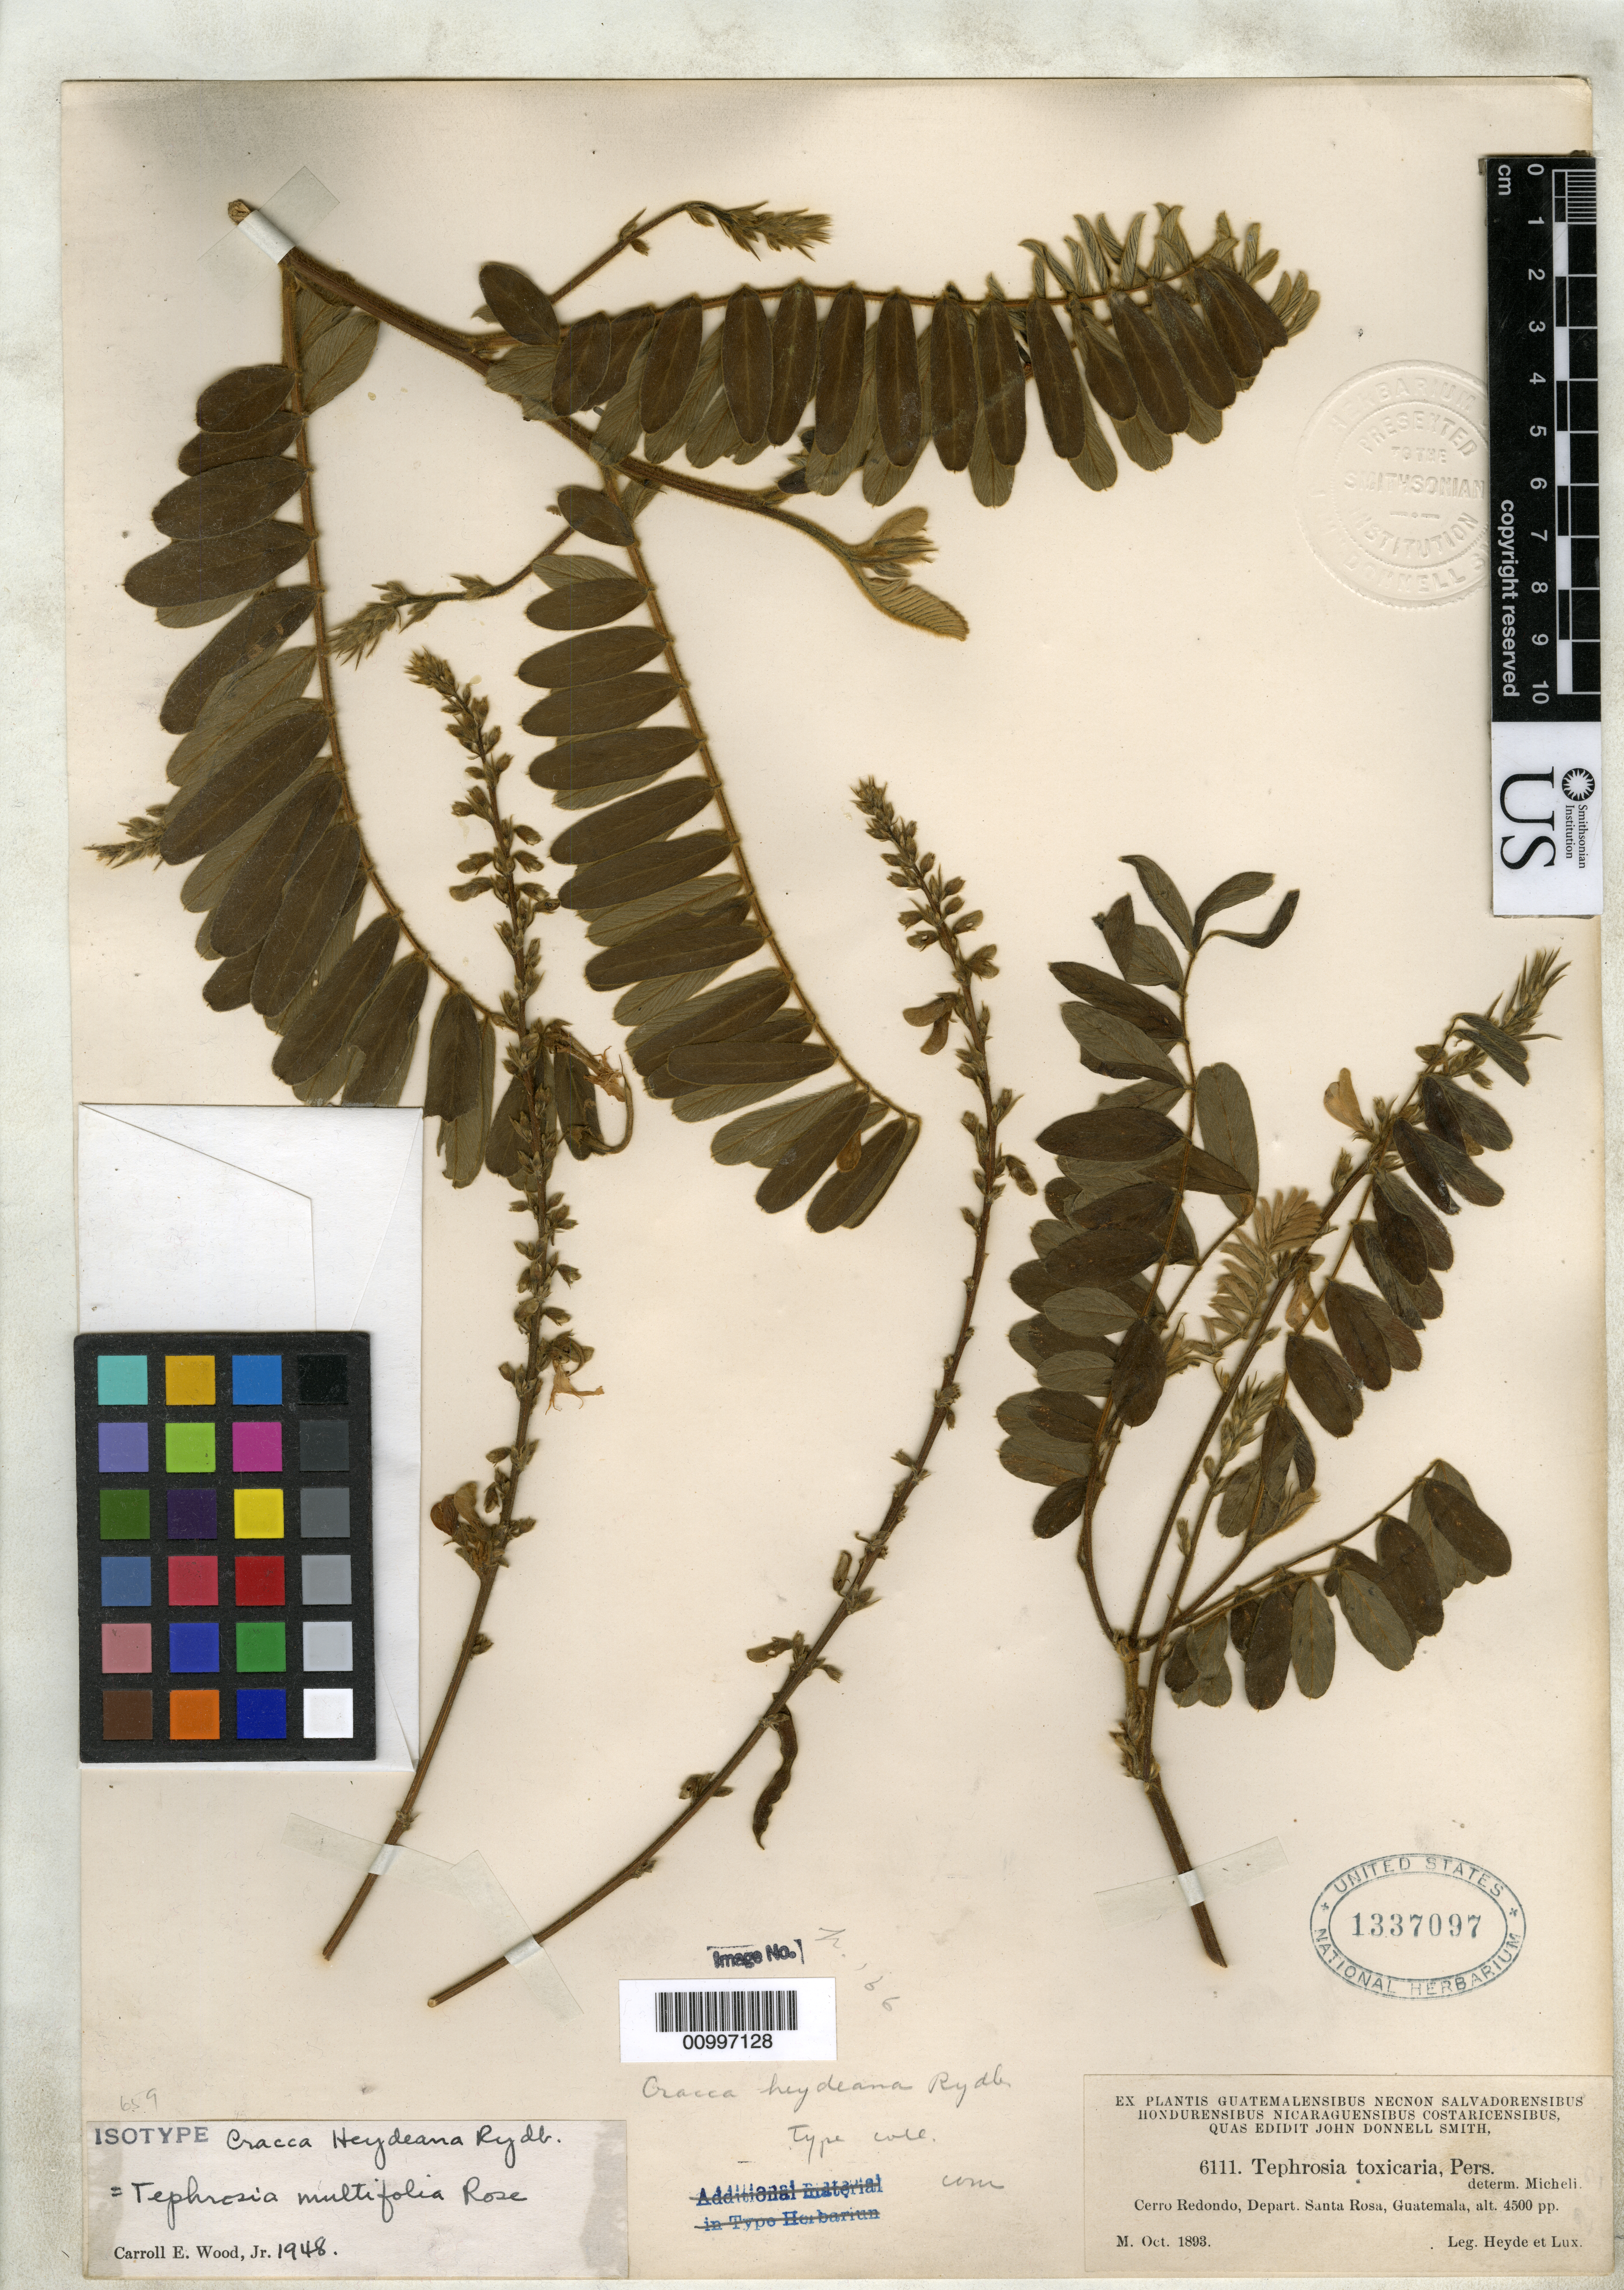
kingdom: Plantae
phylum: Tracheophyta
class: Magnoliopsida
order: Fabales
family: Fabaceae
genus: Cracca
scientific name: Cracca heydeana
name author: Rydb.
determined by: Wood, C. E., Jr.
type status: Isotype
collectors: E. T. Heyde & E. Lux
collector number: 6111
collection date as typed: Oct 1898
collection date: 1898-10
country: Guatemala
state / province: Santa Rosa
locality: Cerro Redondo.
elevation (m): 1372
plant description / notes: From the herbarium of J. Donnell Smith.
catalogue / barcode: US 1337097